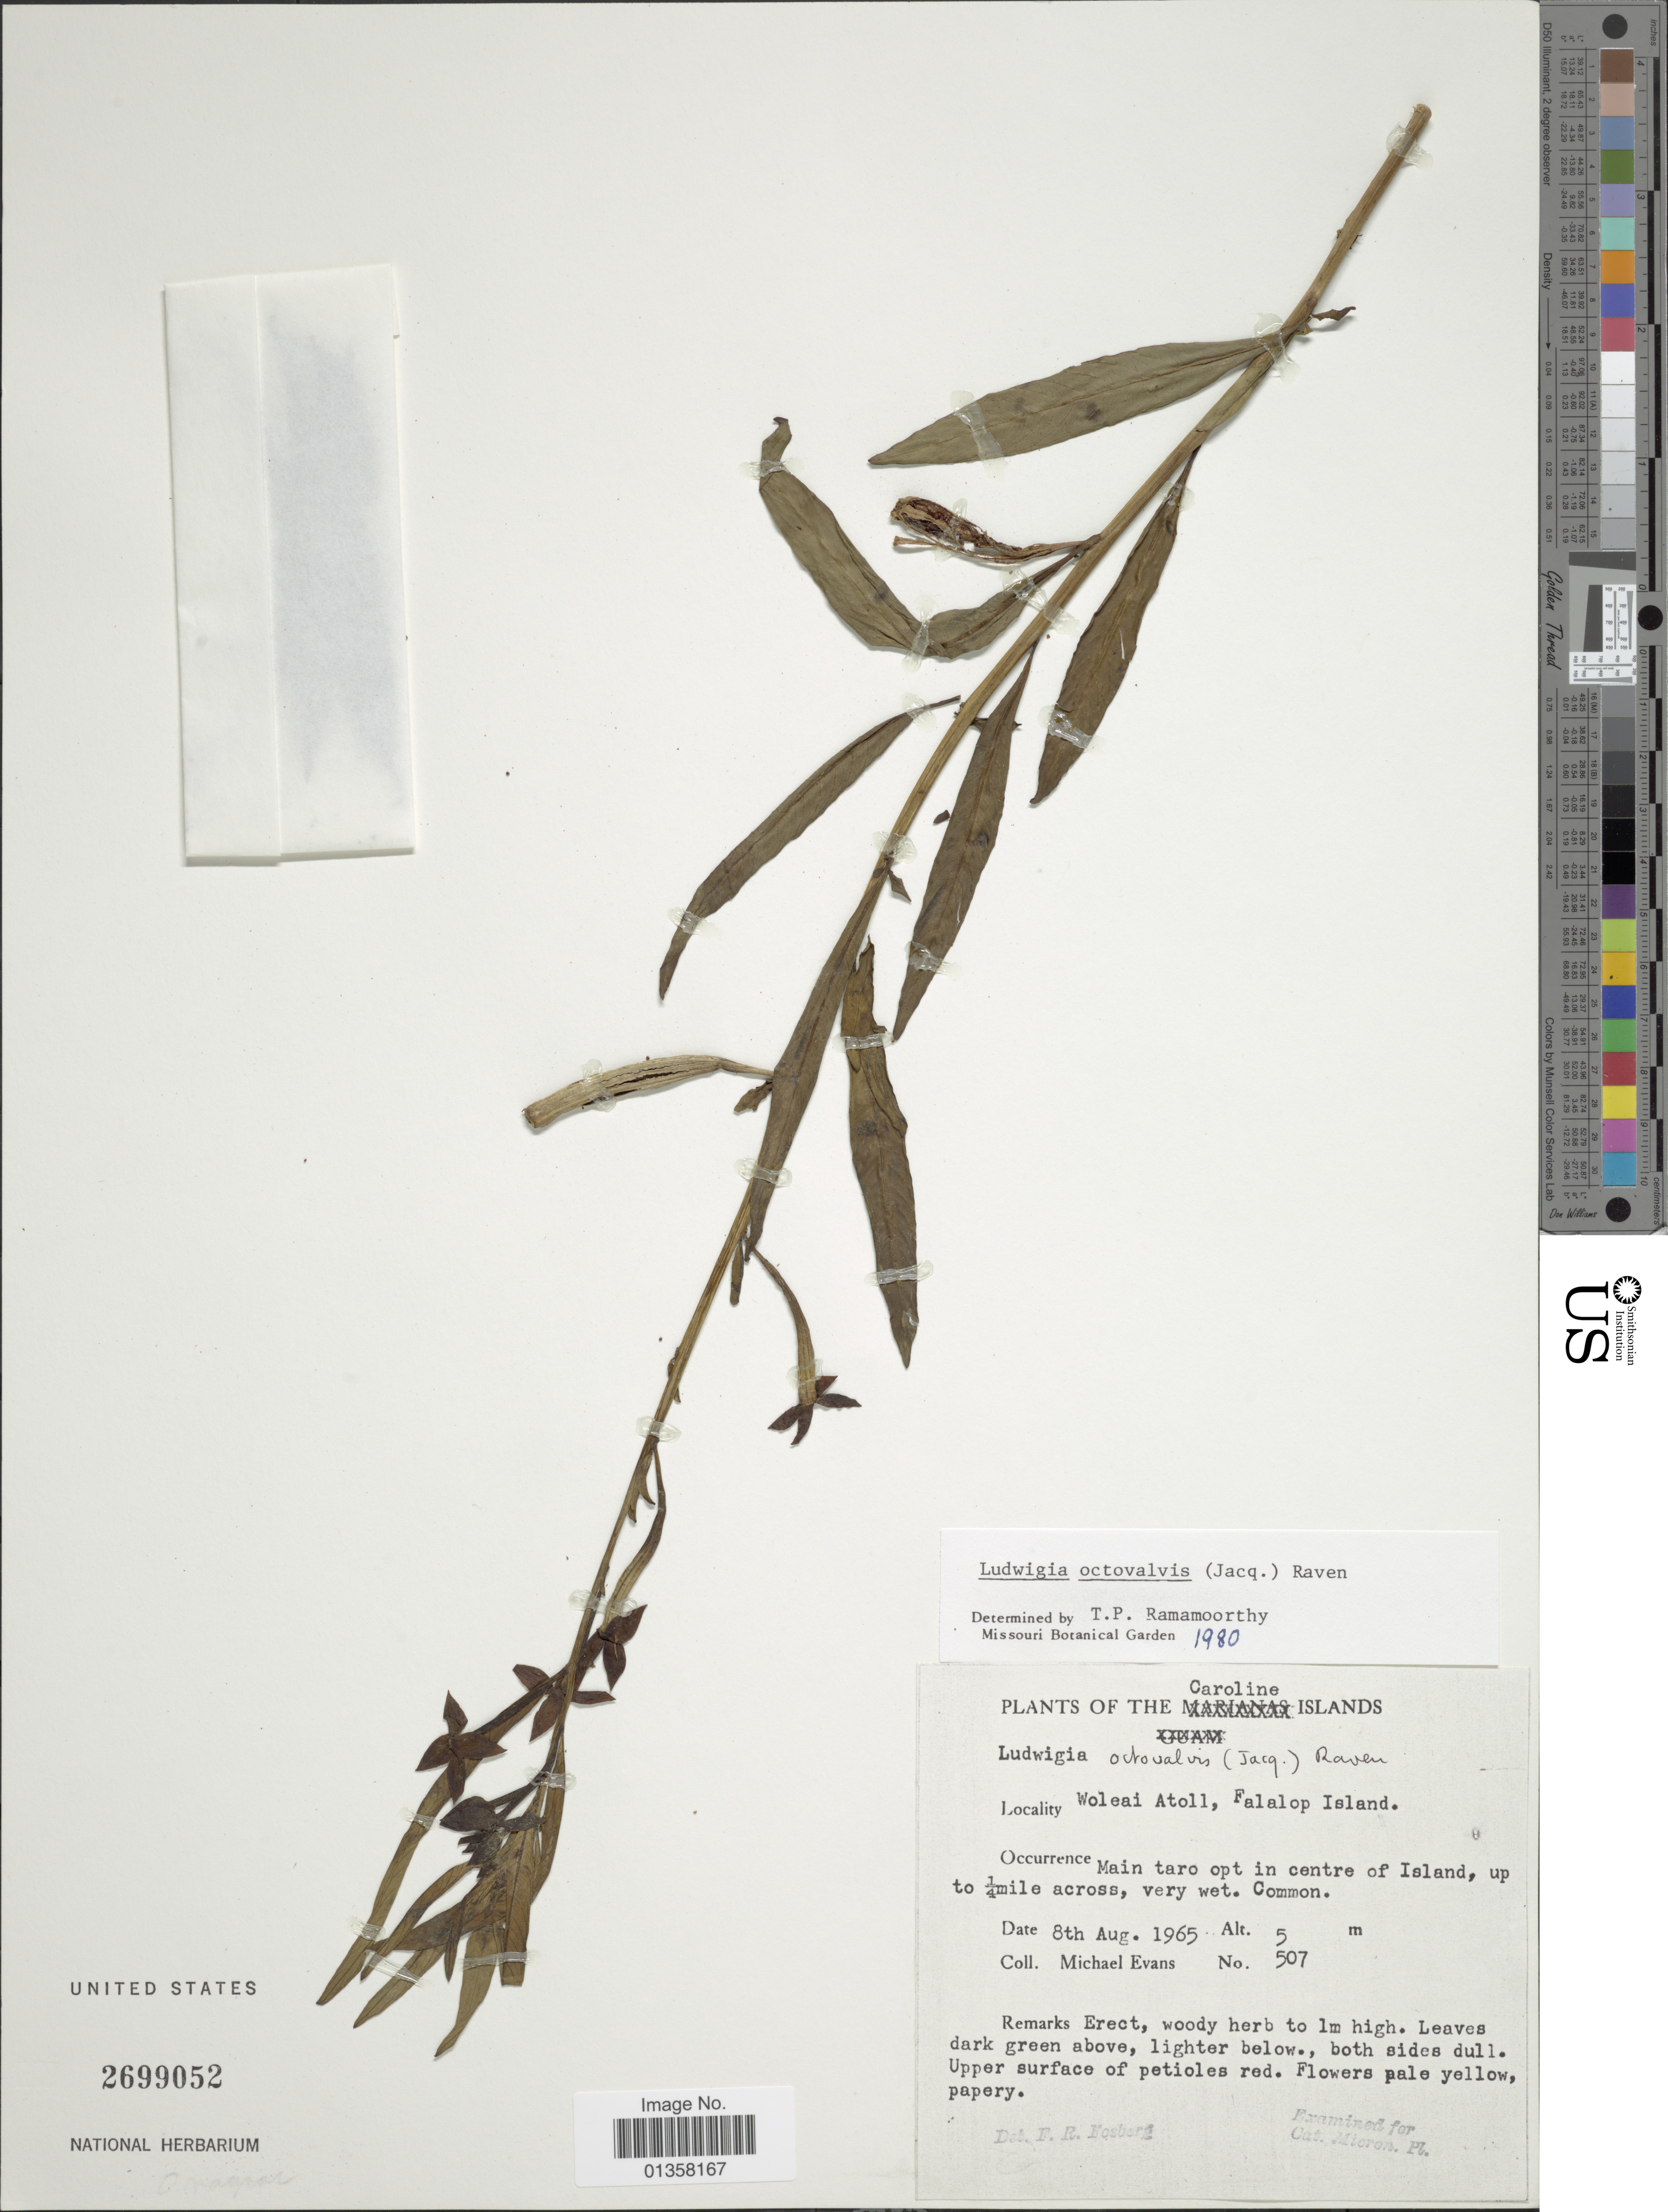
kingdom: Plantae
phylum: Tracheophyta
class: Magnoliopsida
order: Myrtales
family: Onagraceae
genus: Ludwigia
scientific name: Ludwigia octovalvis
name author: (Jacq.) P.H. Raven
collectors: M. Evans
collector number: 507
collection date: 1965-08-08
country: Micronesia, Federated States of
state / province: Yap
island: Woleai Atoll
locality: The Caroline Islands, Woleai Atoll, Falalop Island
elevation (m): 5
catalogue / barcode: US 2699052